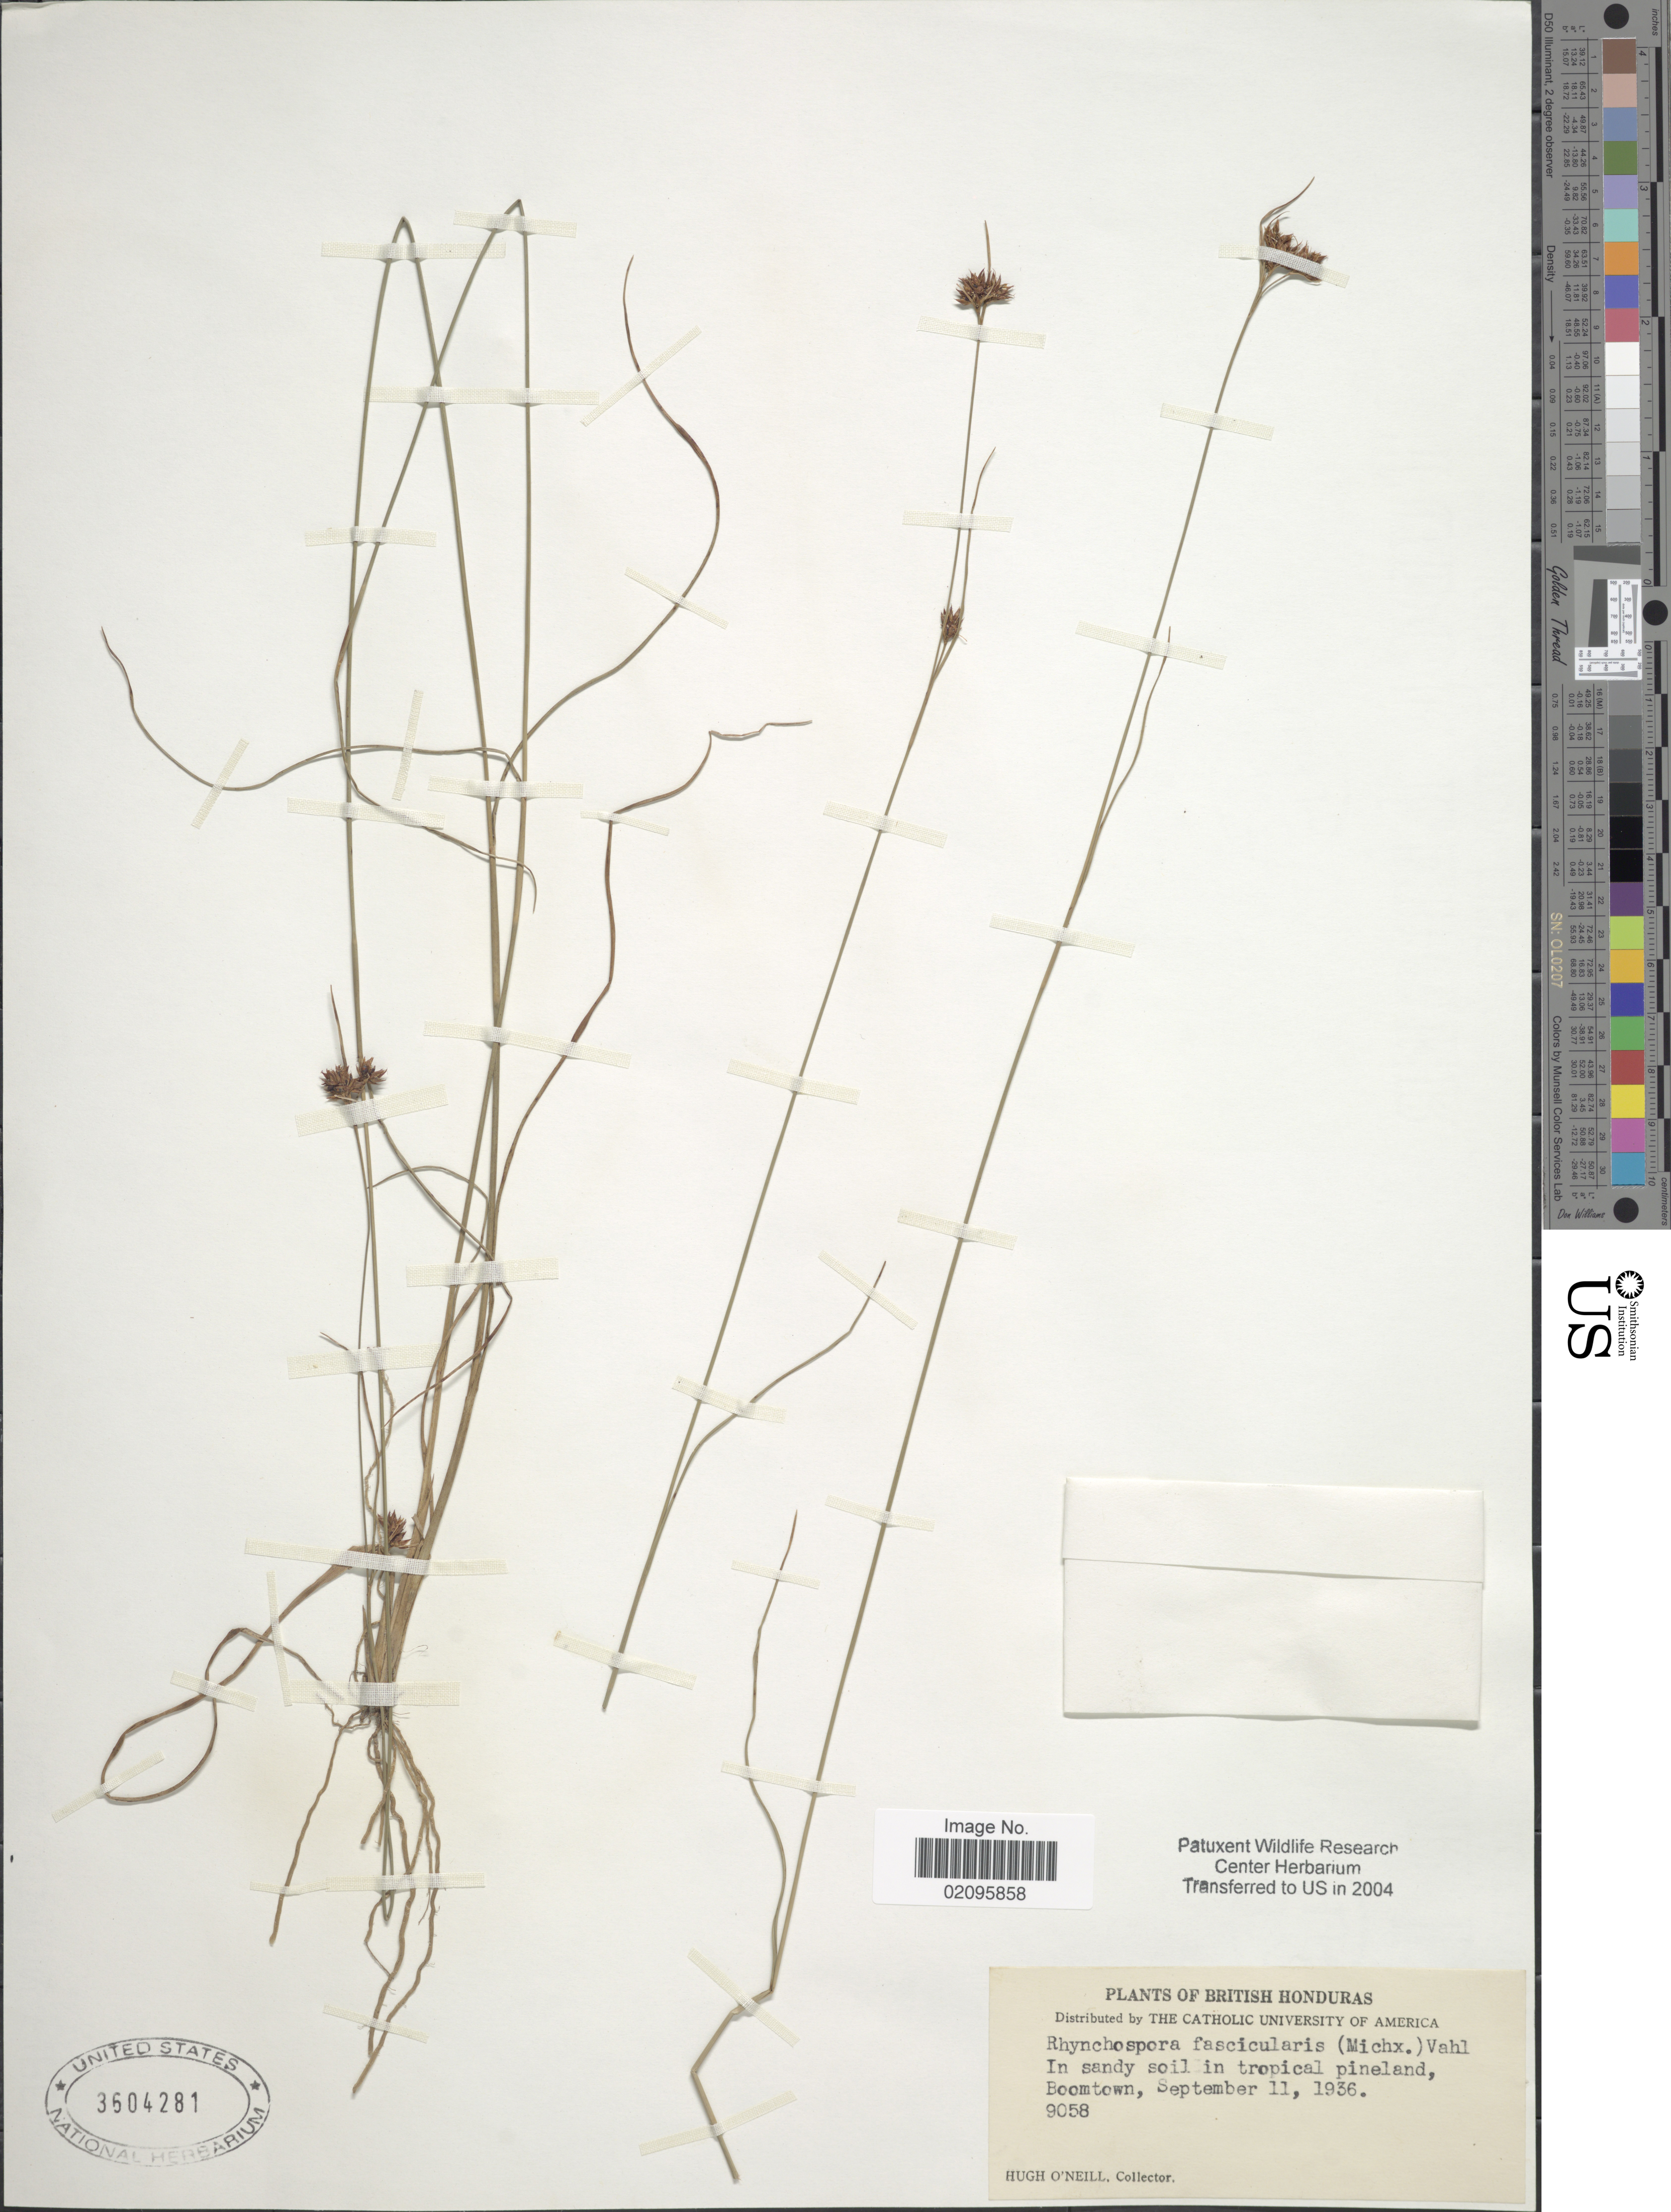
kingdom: Plantae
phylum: Tracheophyta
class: Liliopsida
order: Poales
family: Cyperaceae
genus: Rhynchospora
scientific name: Rhynchospora fascicularis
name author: (Michx.) Vahl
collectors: H. O'Neill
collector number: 9058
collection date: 1936-09-11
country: Belize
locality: British Honduras, in sandy soil in tropical pineland, Boomtown.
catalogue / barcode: US 3604281